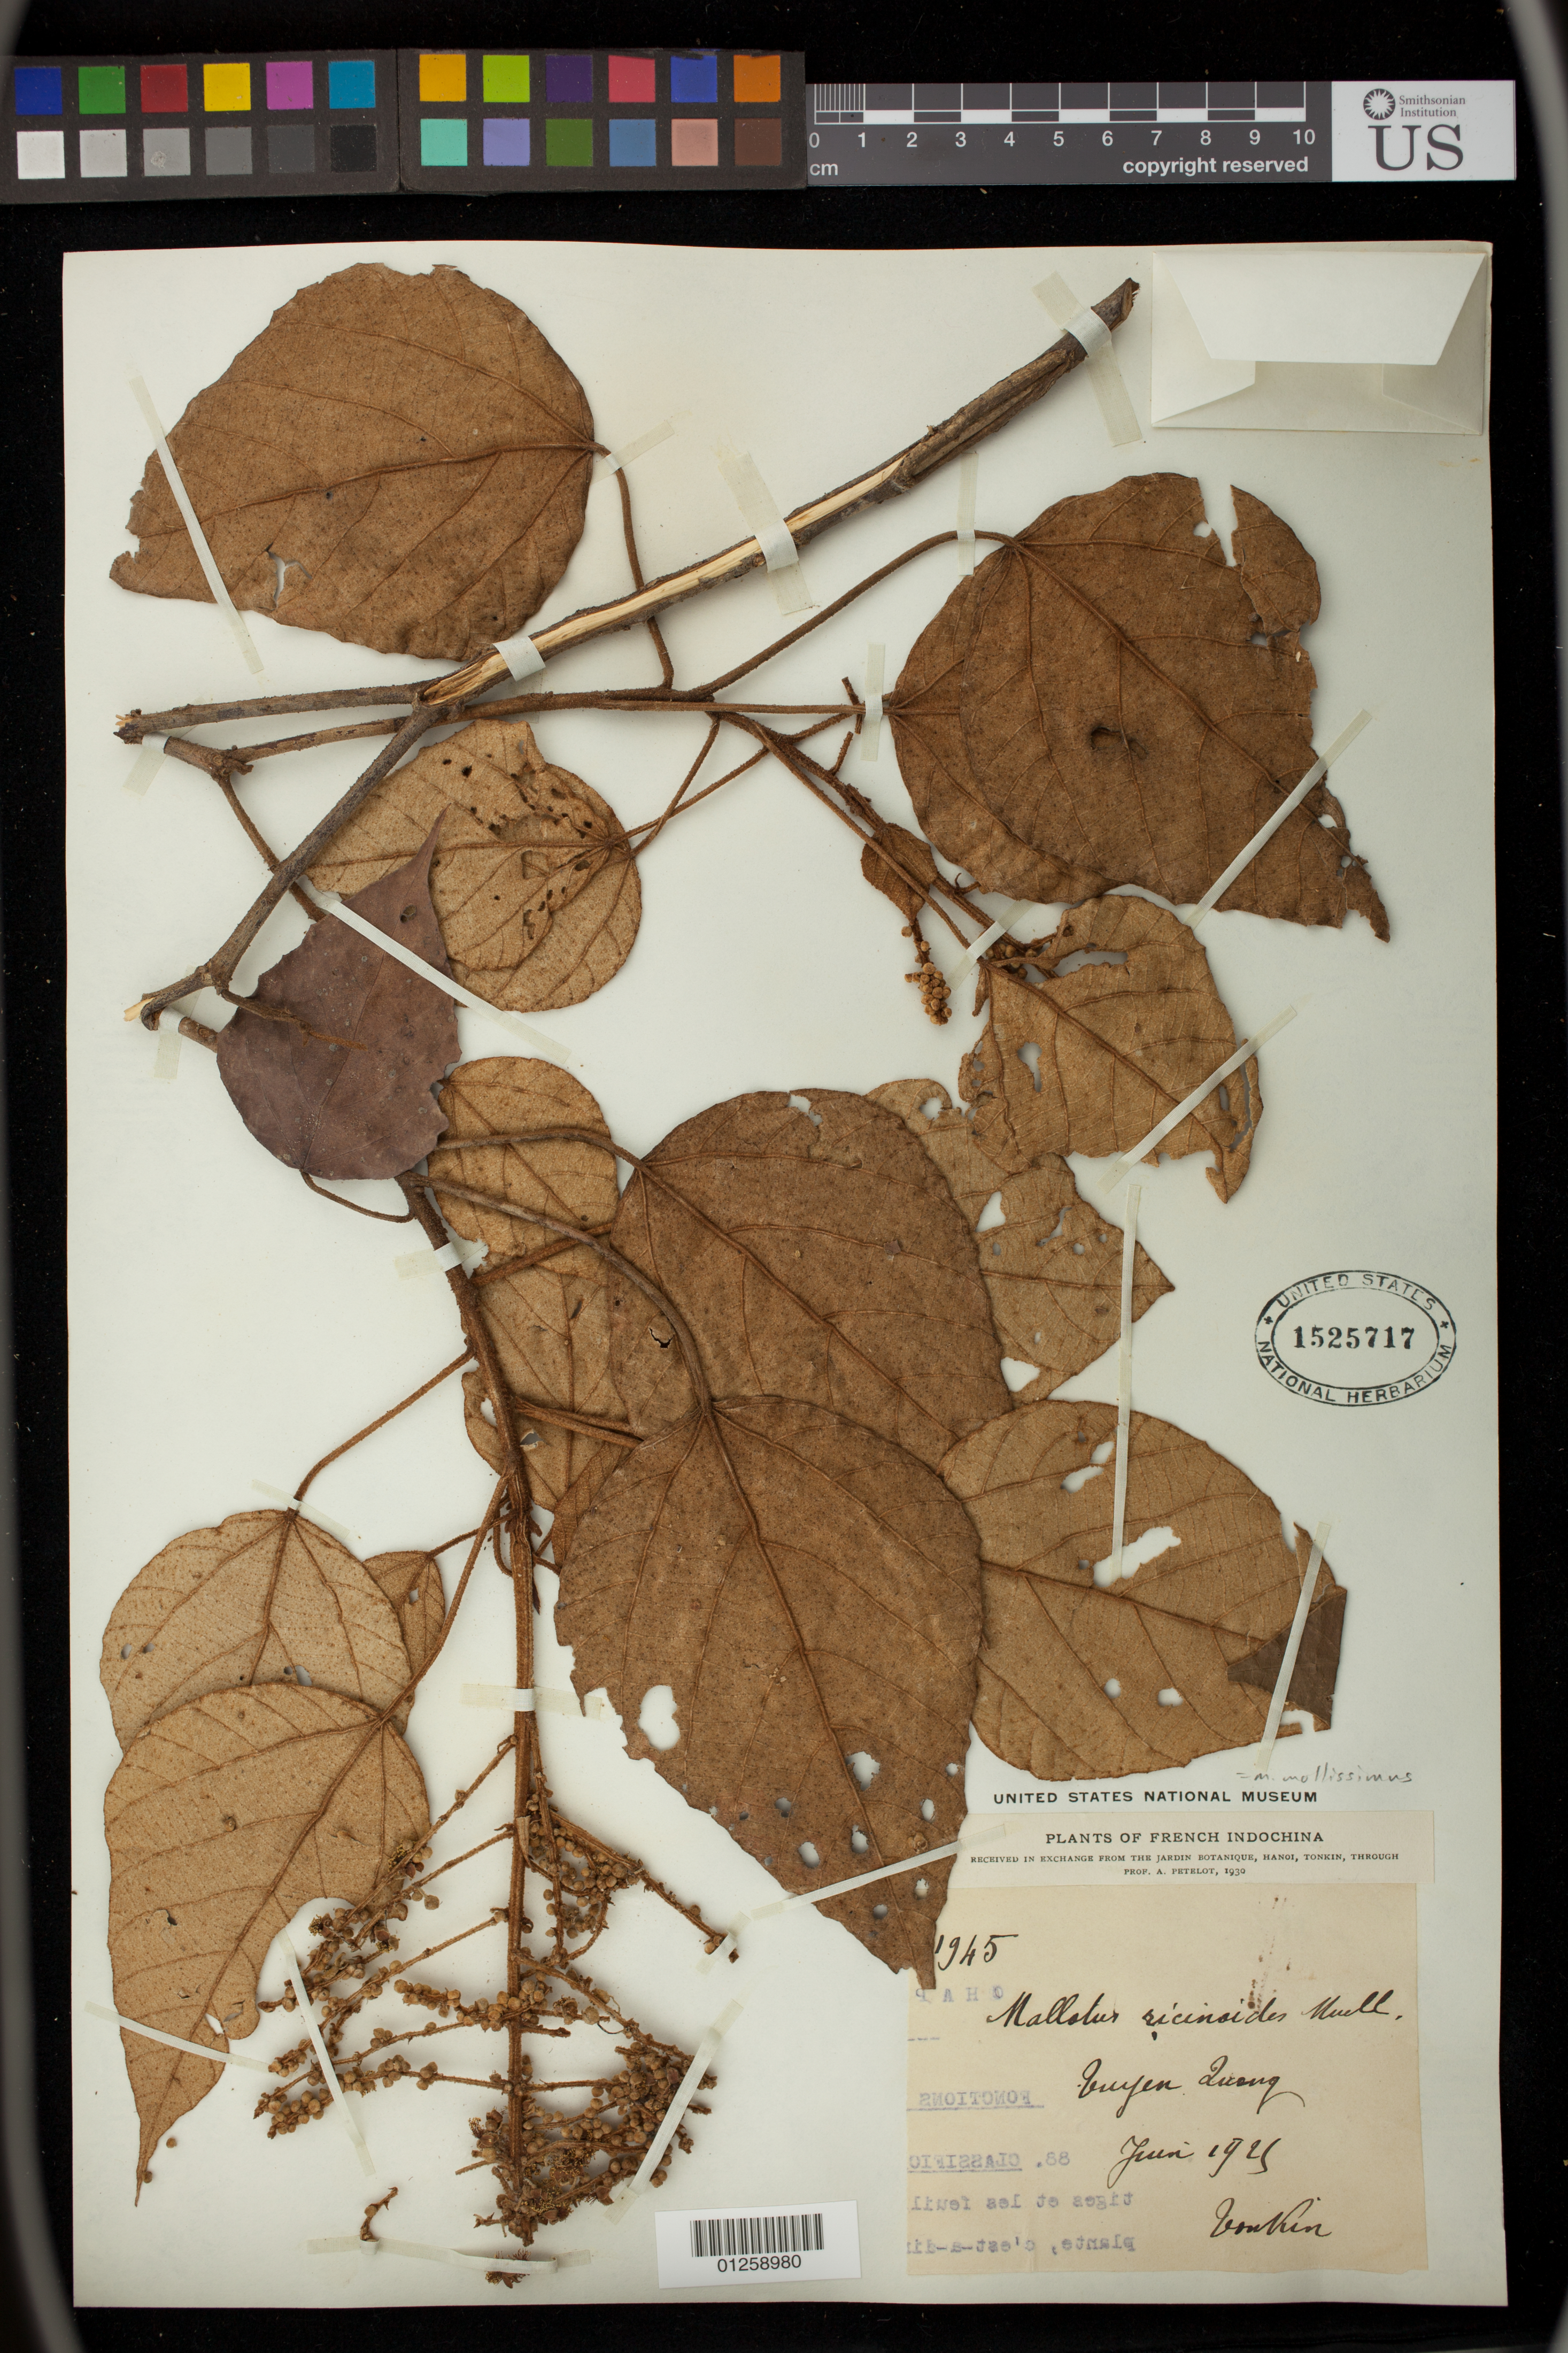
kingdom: Plantae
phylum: Tracheophyta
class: Magnoliopsida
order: Malpighiales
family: Euphorbiaceae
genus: Mallotus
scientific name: Mallotus mollissimus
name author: (Geiseler) Airy Shaw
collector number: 1945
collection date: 1925-06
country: Vietnam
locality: Tuyen Quang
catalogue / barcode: US 1525717